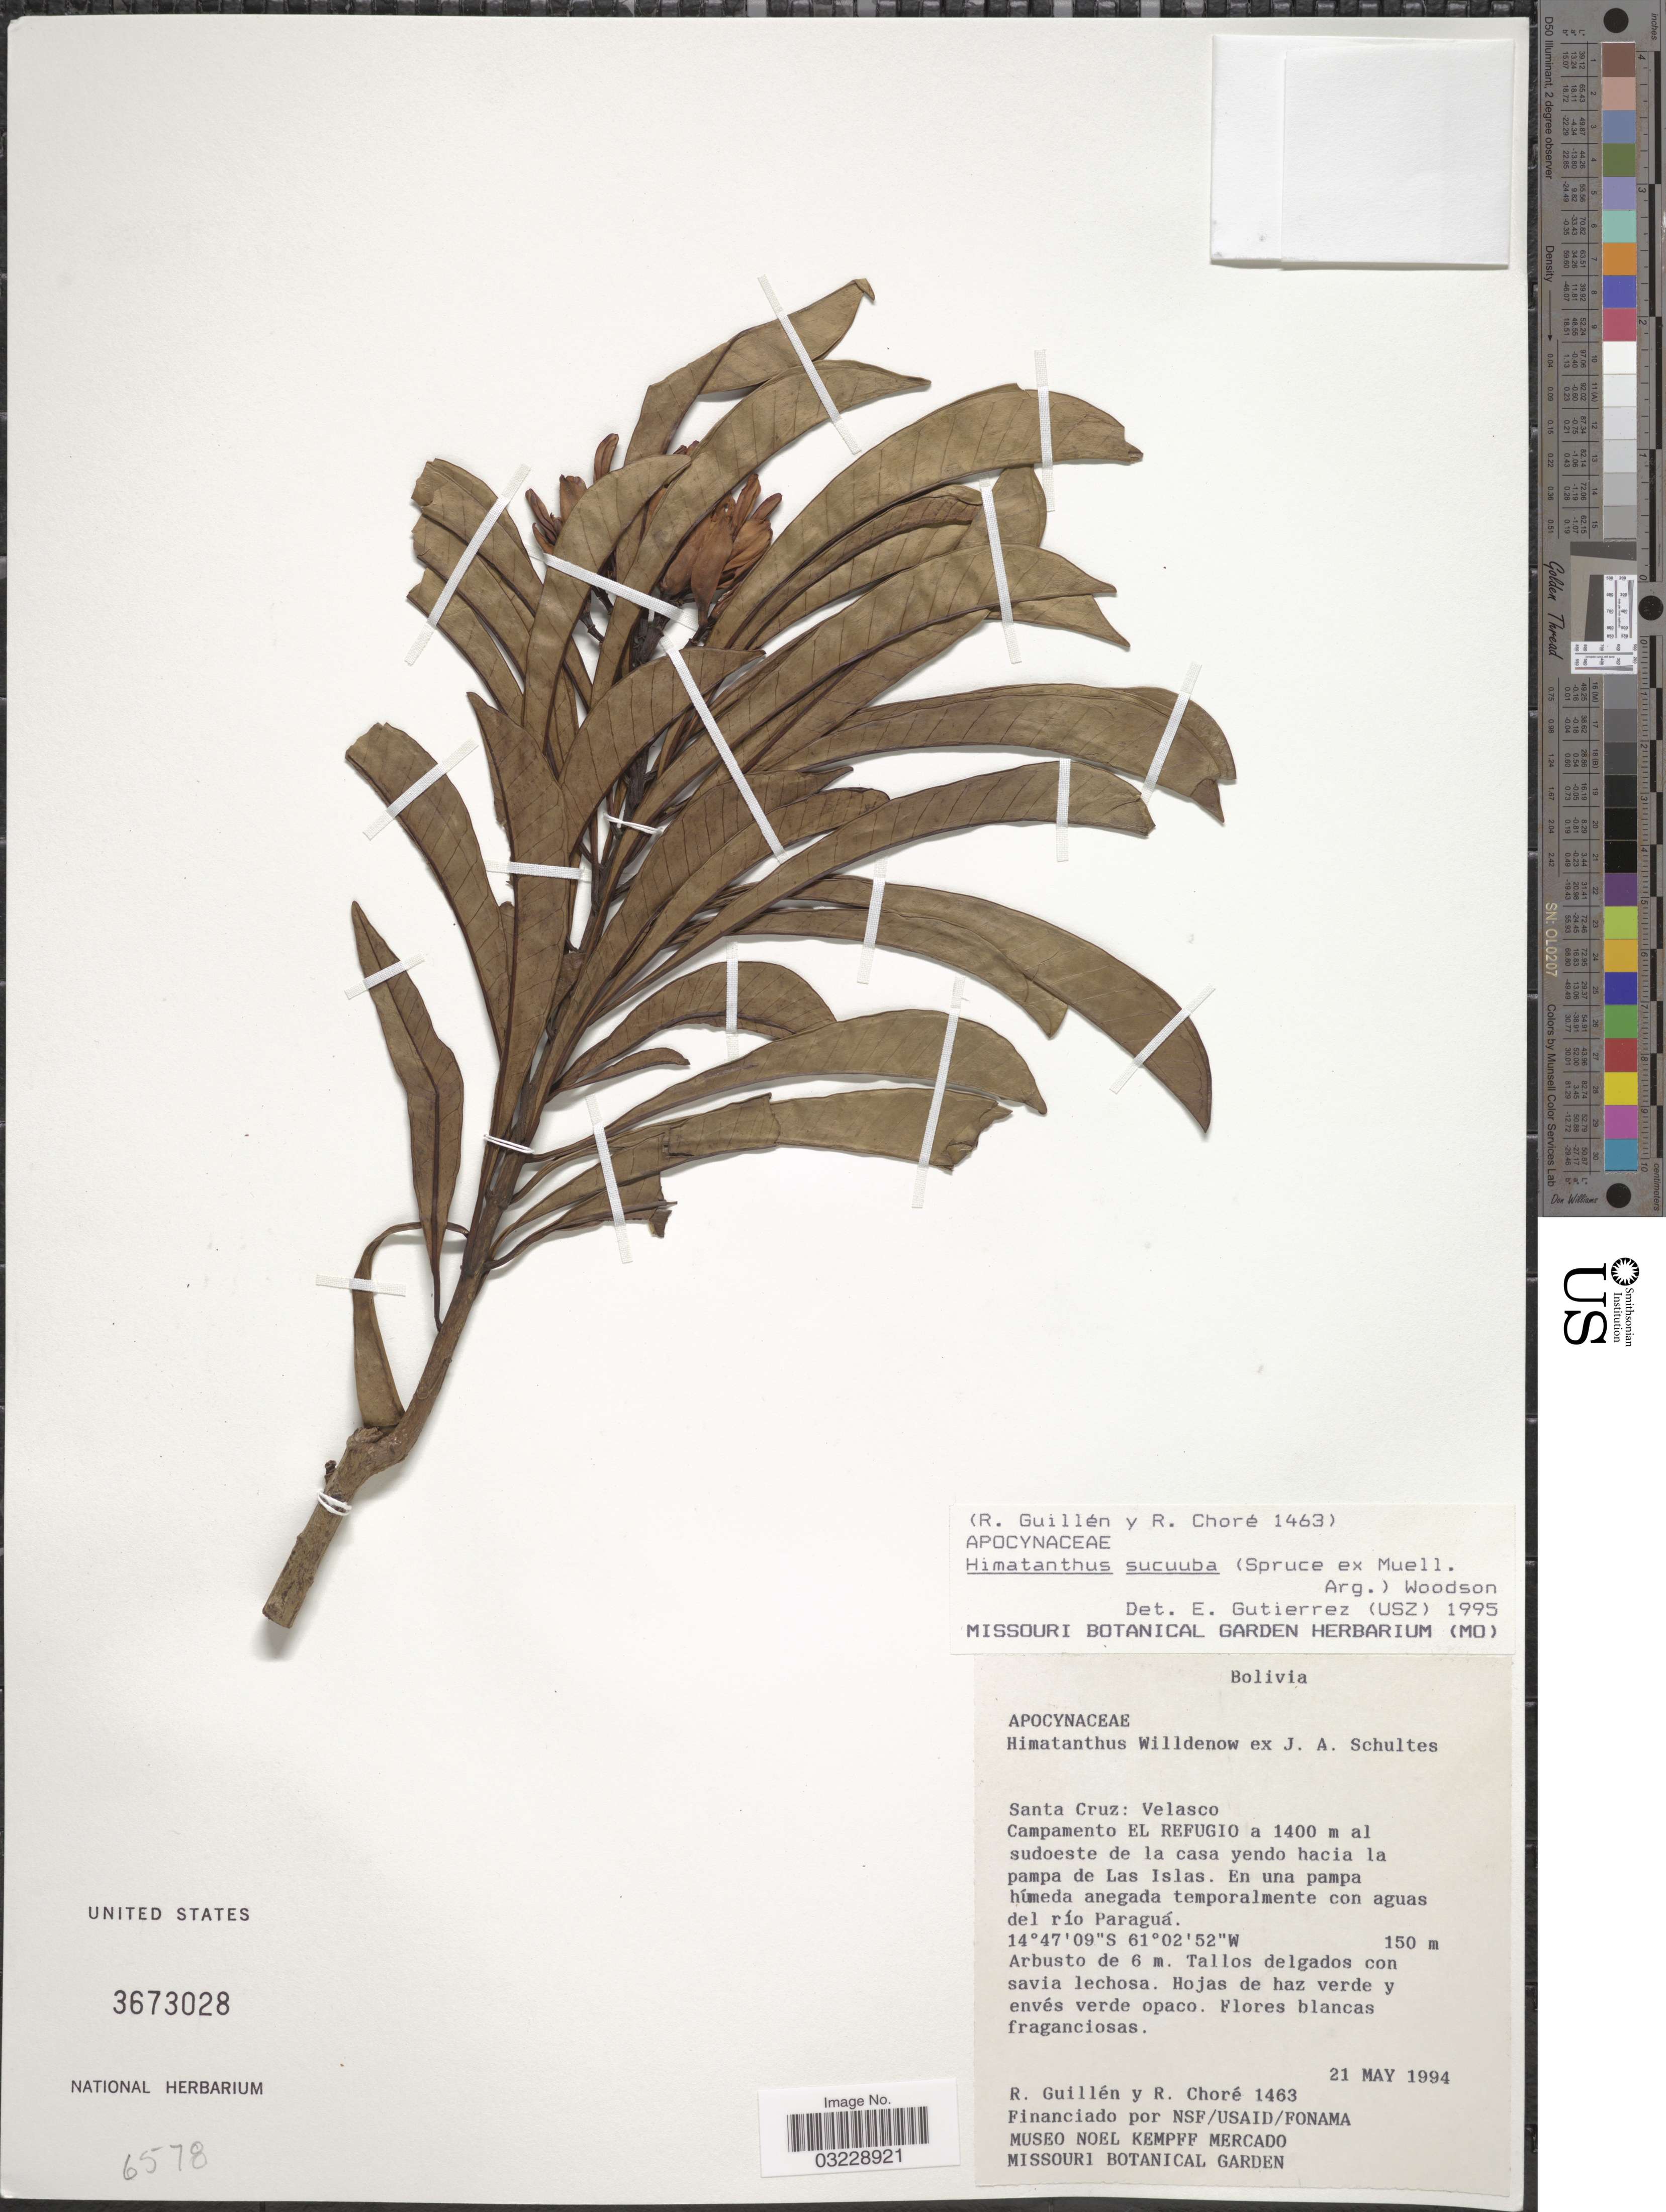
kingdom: Plantae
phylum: Tracheophyta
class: Magnoliopsida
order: Gentianales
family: Apocynaceae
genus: Himatanthus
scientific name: Himatanthus sucuuba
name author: (Spruce) Woodson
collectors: R. Guillen & R. Choré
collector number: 1463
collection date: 1994-05-21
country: Bolivia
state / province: Santa Cruz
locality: Velasco. Campamento El Refugio, sudoeste de la casa yendo hacia la pampa de Las Islas. En una pampa húmeda anegada temporalmente con aguas del río Paraguá.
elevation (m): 150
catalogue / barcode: US 3673028